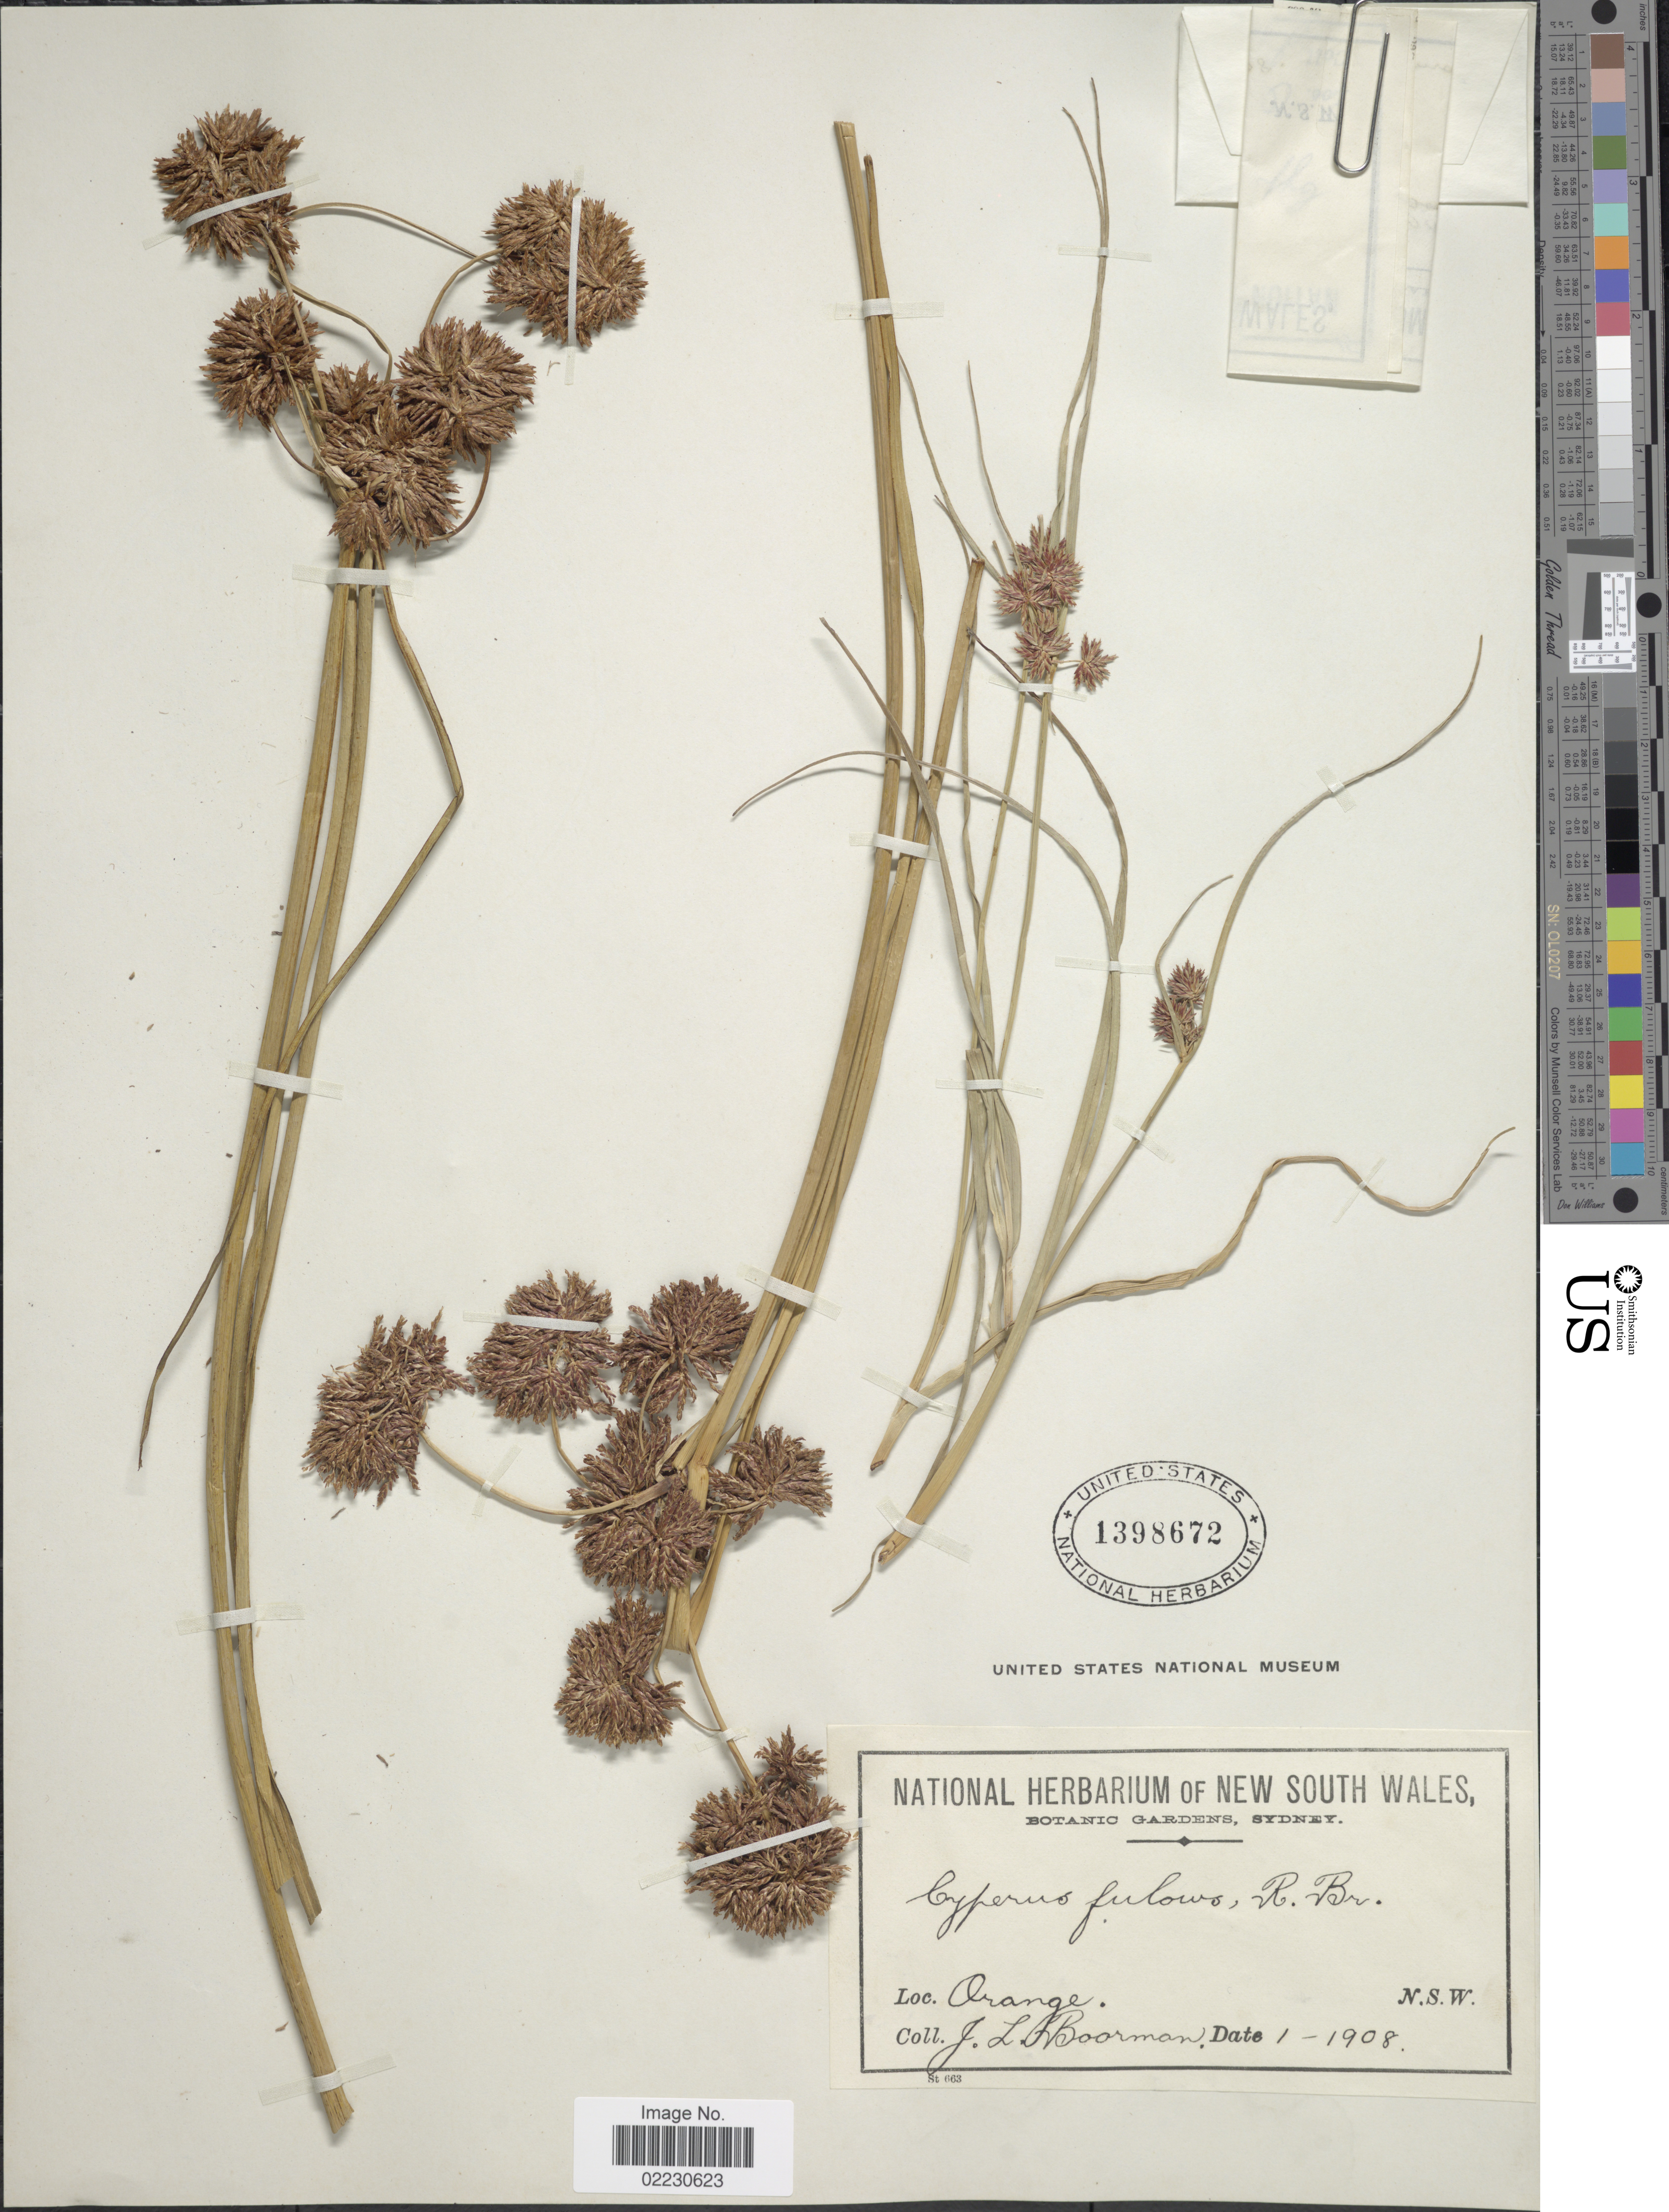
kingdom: Plantae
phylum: Tracheophyta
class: Liliopsida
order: Poales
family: Cyperaceae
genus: Cyperus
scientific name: Cyperus fulvus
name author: R. Br.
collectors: J. Boorman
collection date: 1908-01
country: Australia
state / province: New South Wales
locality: Orange. N.S.W.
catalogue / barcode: US 1398672